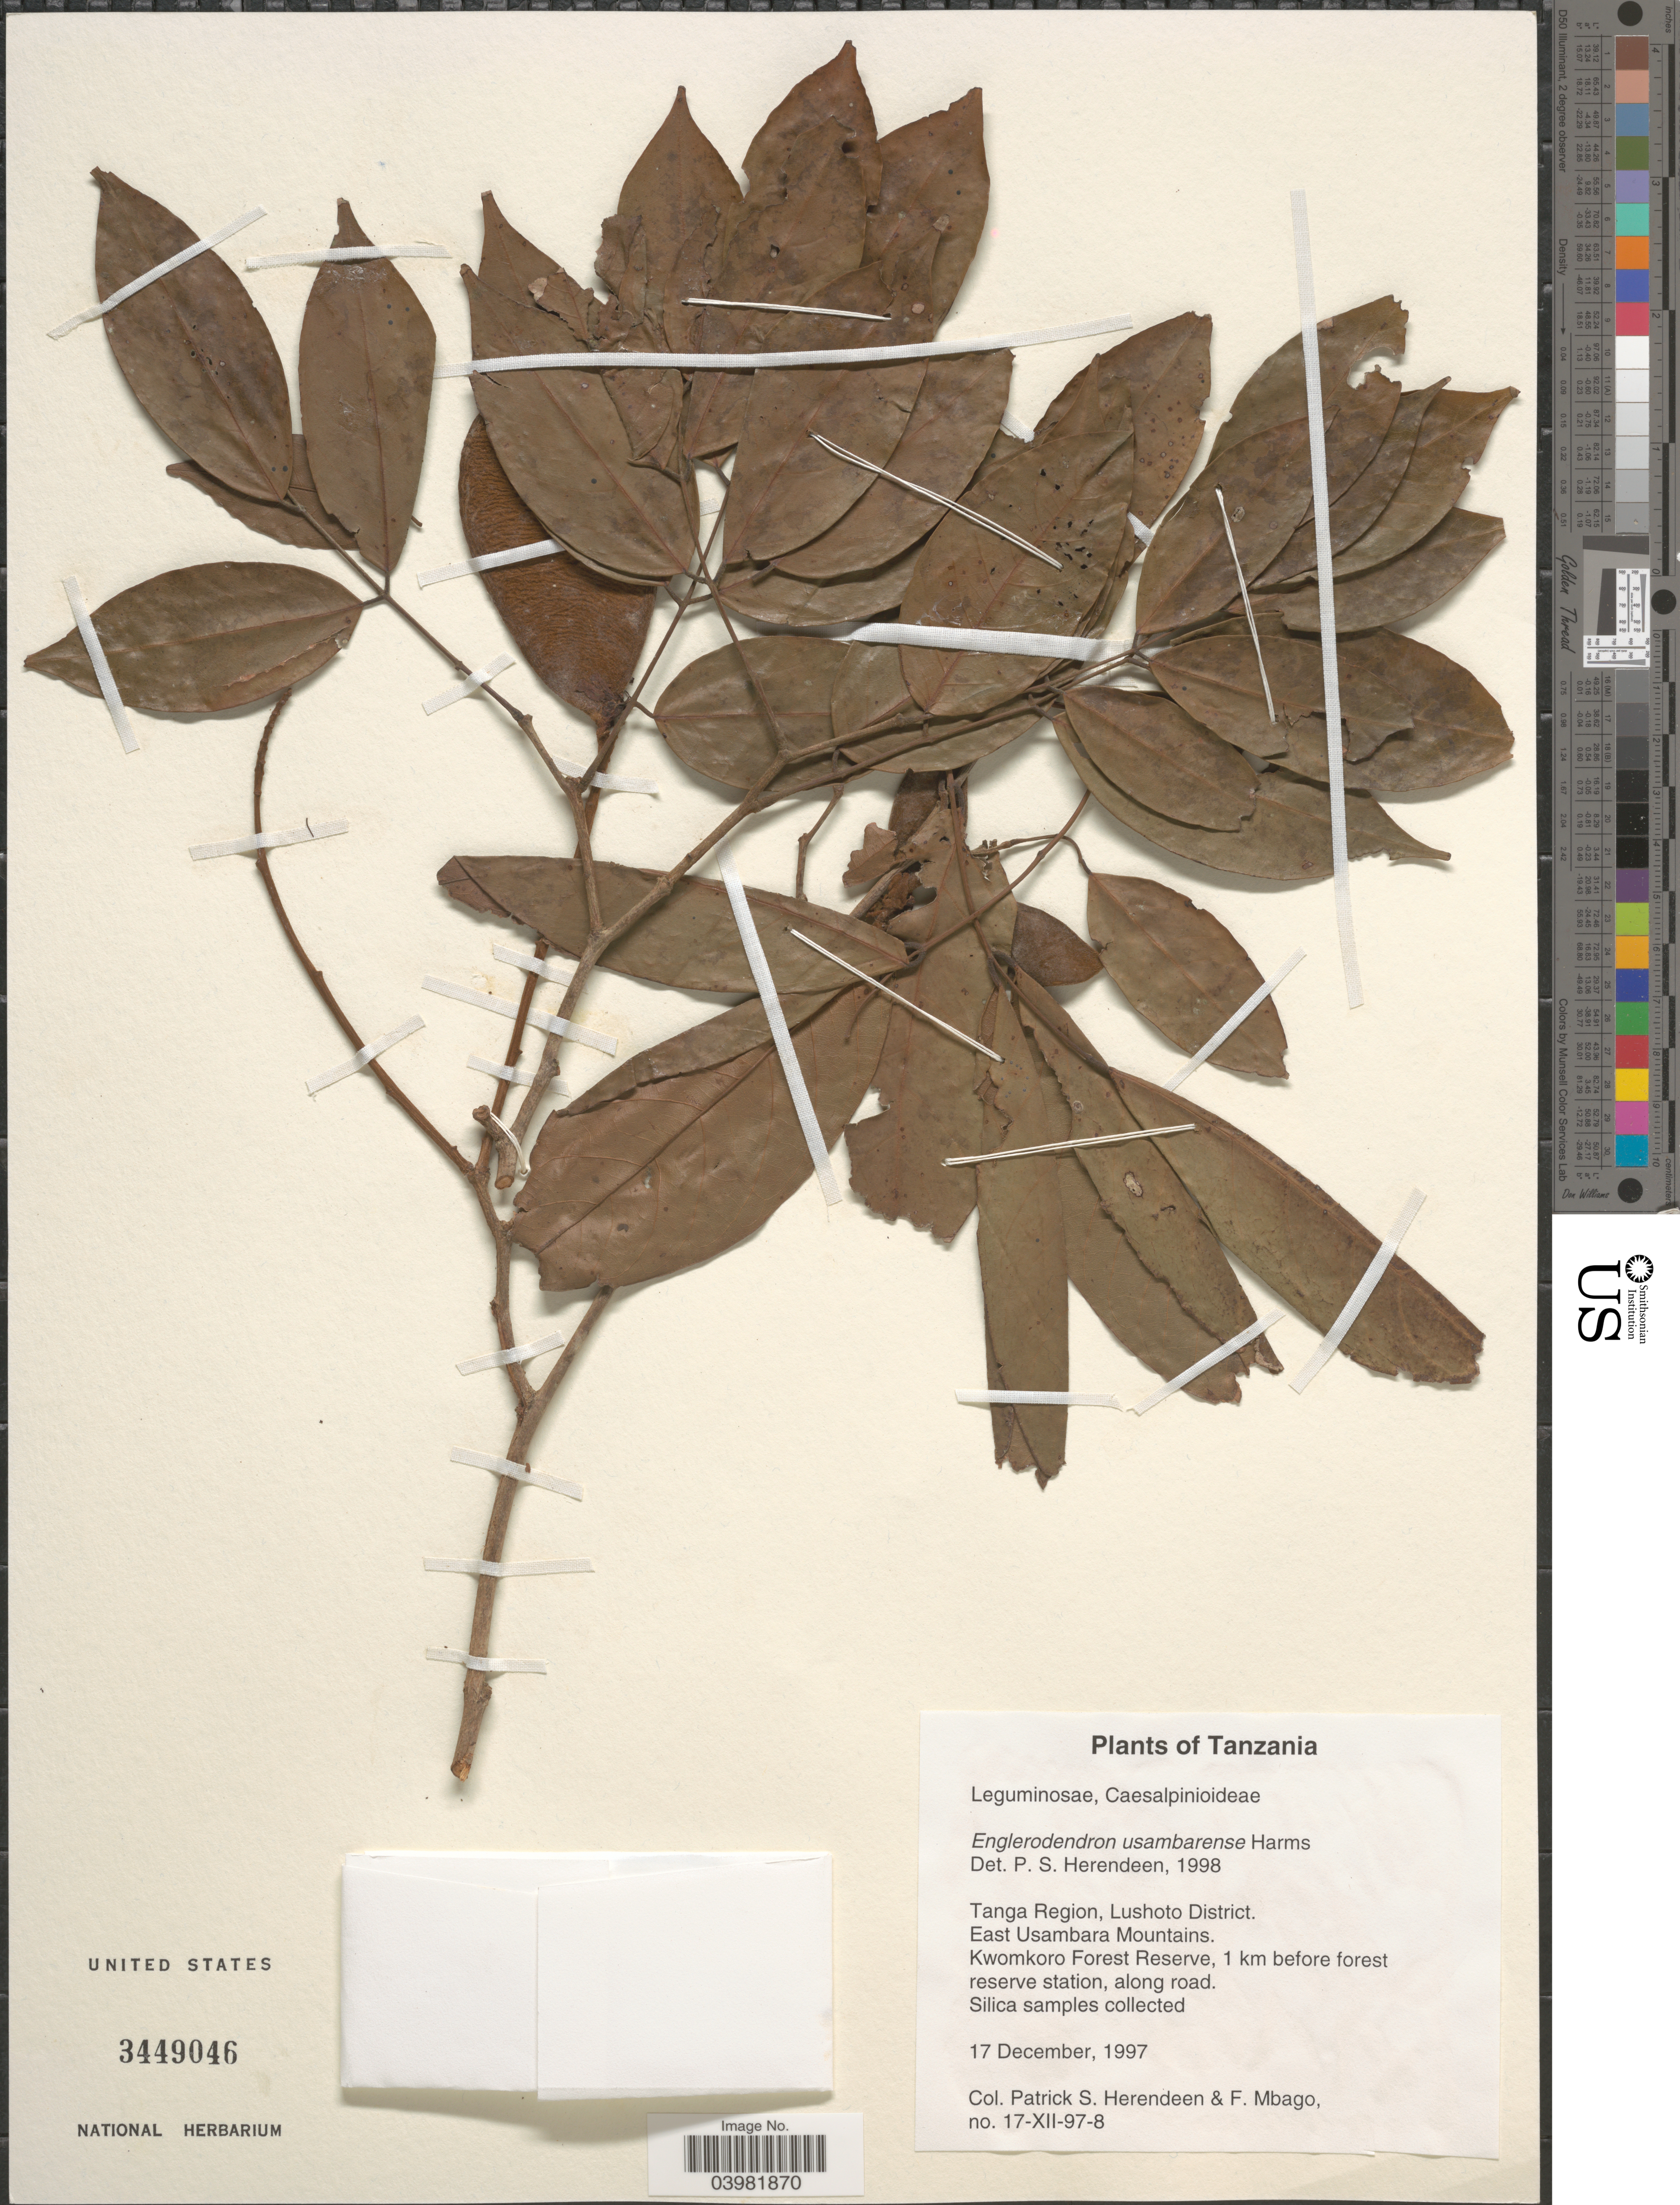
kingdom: Plantae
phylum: Tracheophyta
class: Magnoliopsida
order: Fabales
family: Fabaceae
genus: Englerodendron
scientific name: Englerodendron usambarense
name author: Harms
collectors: P. S. Herendeen & F. Mbago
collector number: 17-XII-97-8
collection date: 1997-12-17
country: Tanzania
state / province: Tanga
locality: Tanga Region, Lushoto District. East Usambara Mountains. Kwomkoro Forest Reserve, 1 km before forest reserve station, along road.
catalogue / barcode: US 3449046